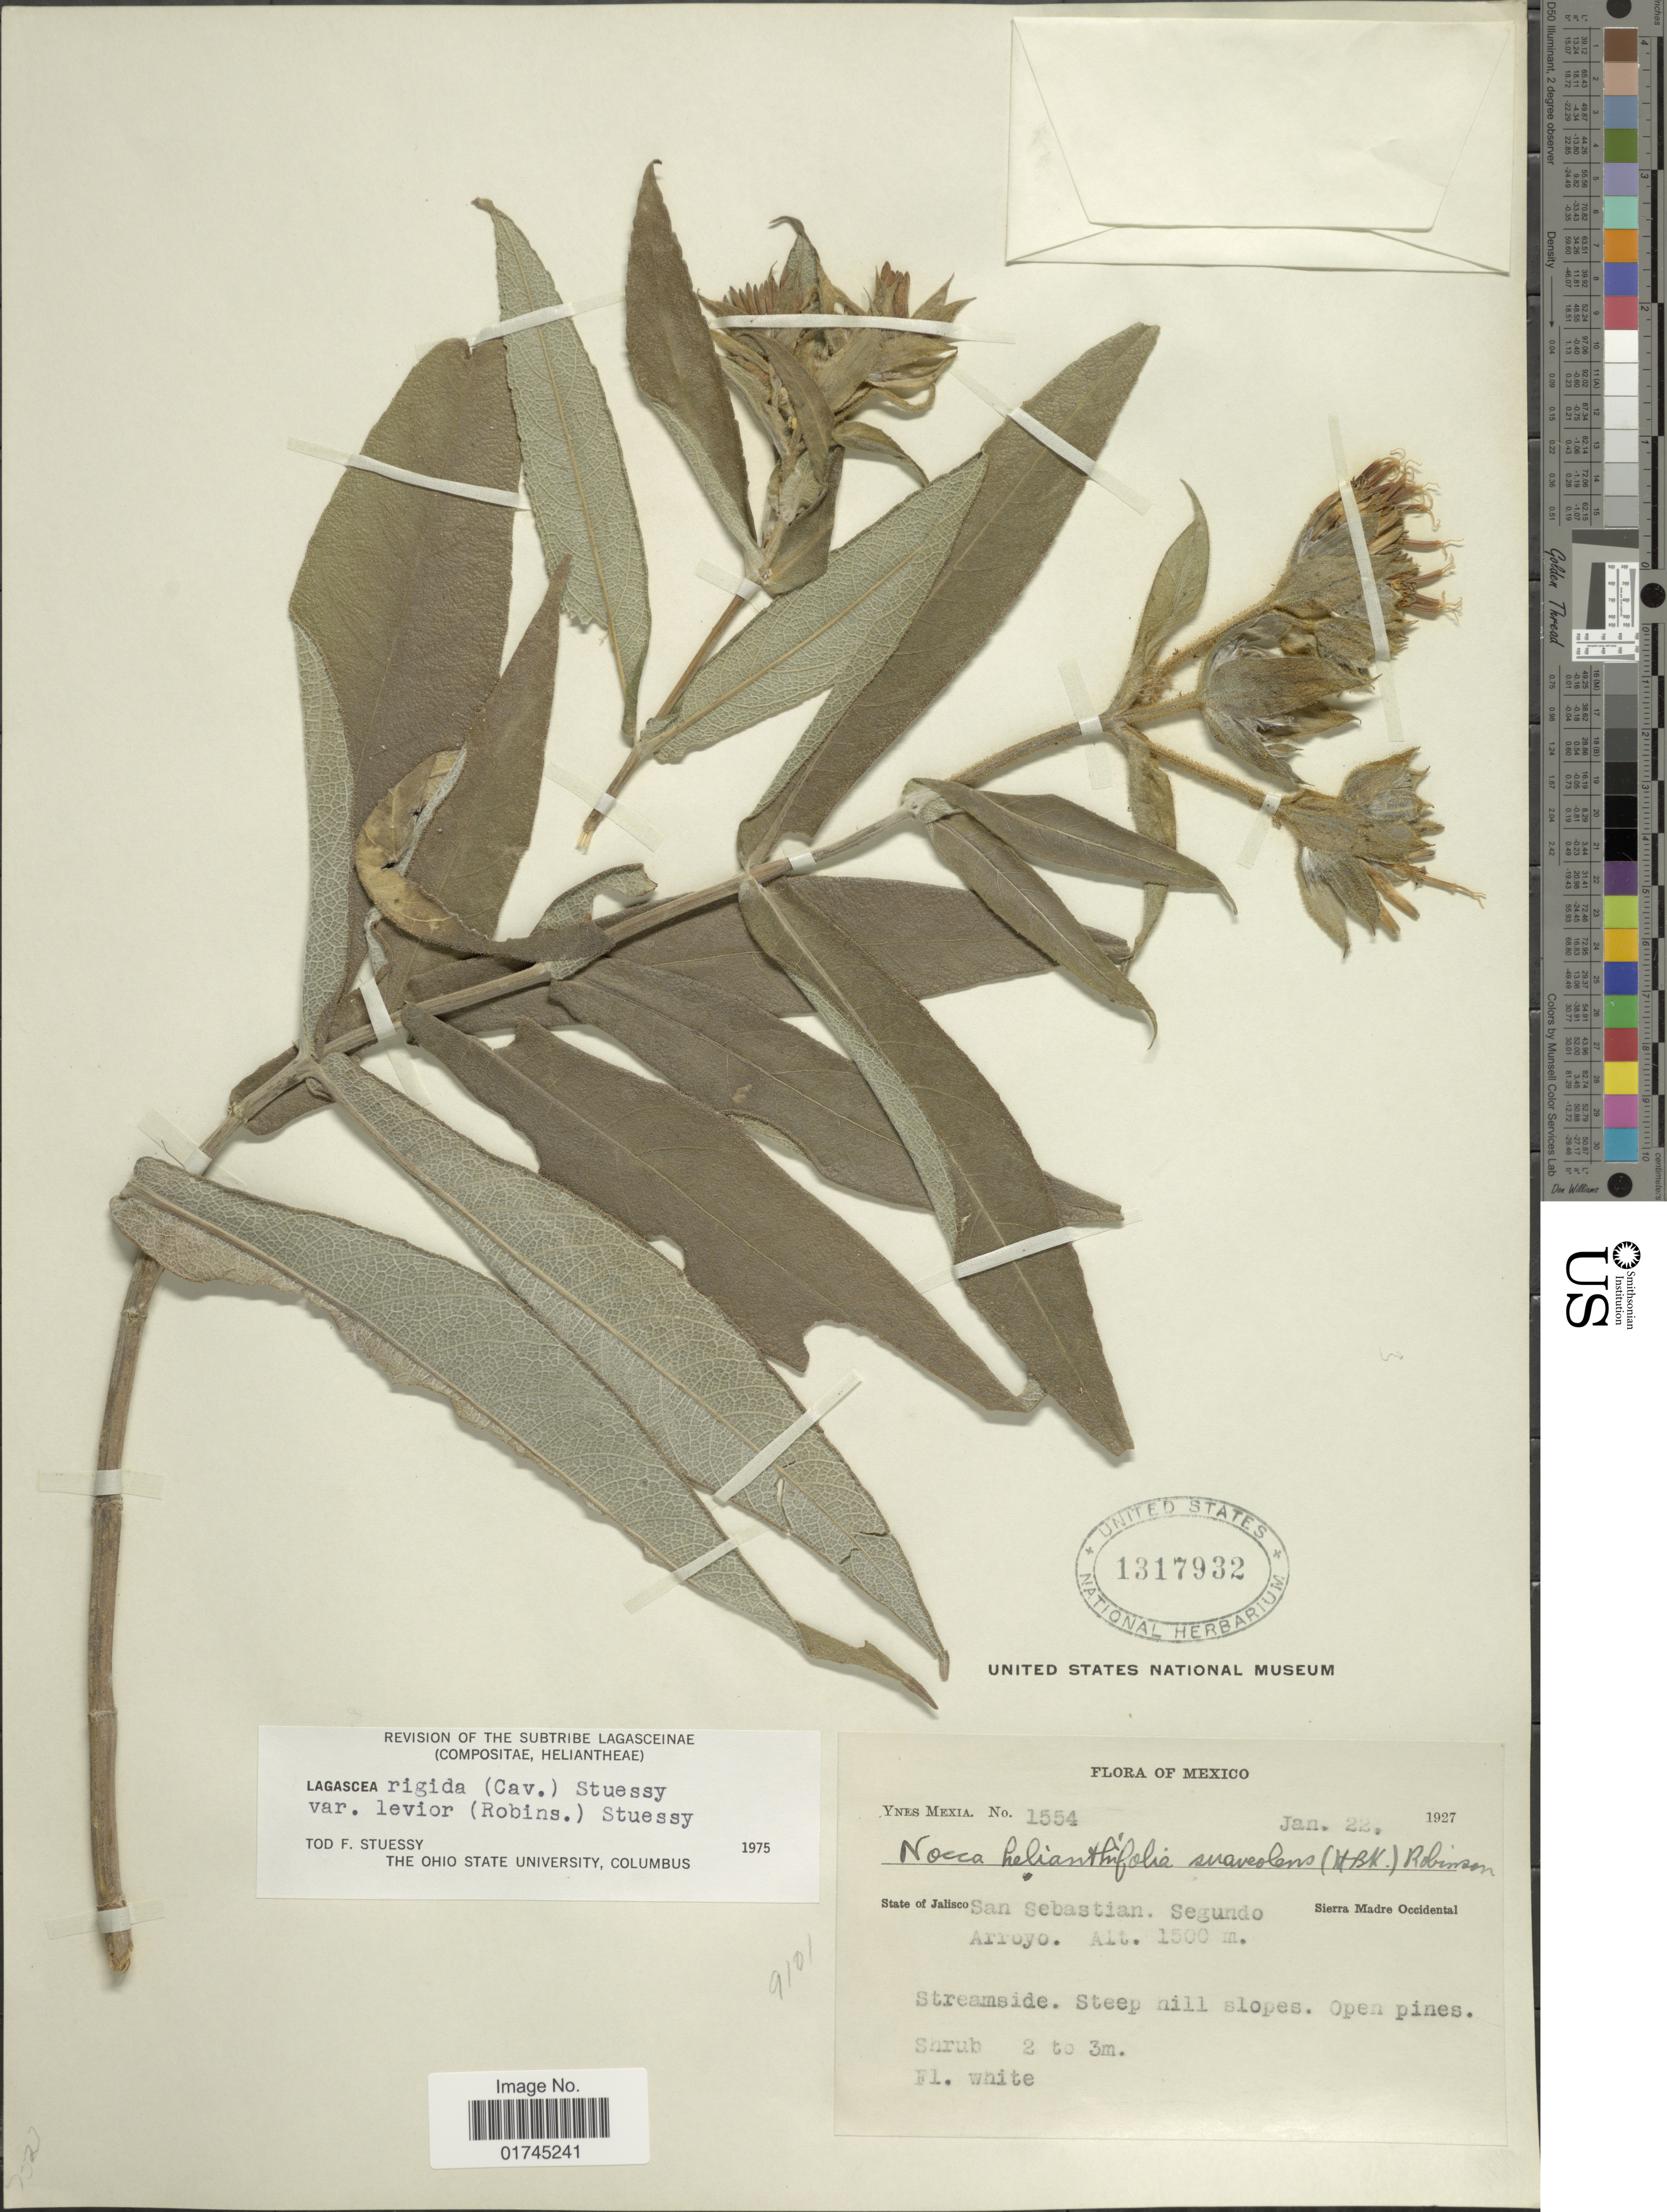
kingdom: Plantae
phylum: Tracheophyta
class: Magnoliopsida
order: Asterales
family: Asteraceae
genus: Lagascea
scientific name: Lagascea helianthifolia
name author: Kunth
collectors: Y. Mexia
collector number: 1554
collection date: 1927-01-22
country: Mexico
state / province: Jalisco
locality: San Sebastia,Segunda Arroyo, Sierra Madre Occidental, Strewamside, steep hill slopes, open pines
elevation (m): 1500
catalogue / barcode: US 1317932